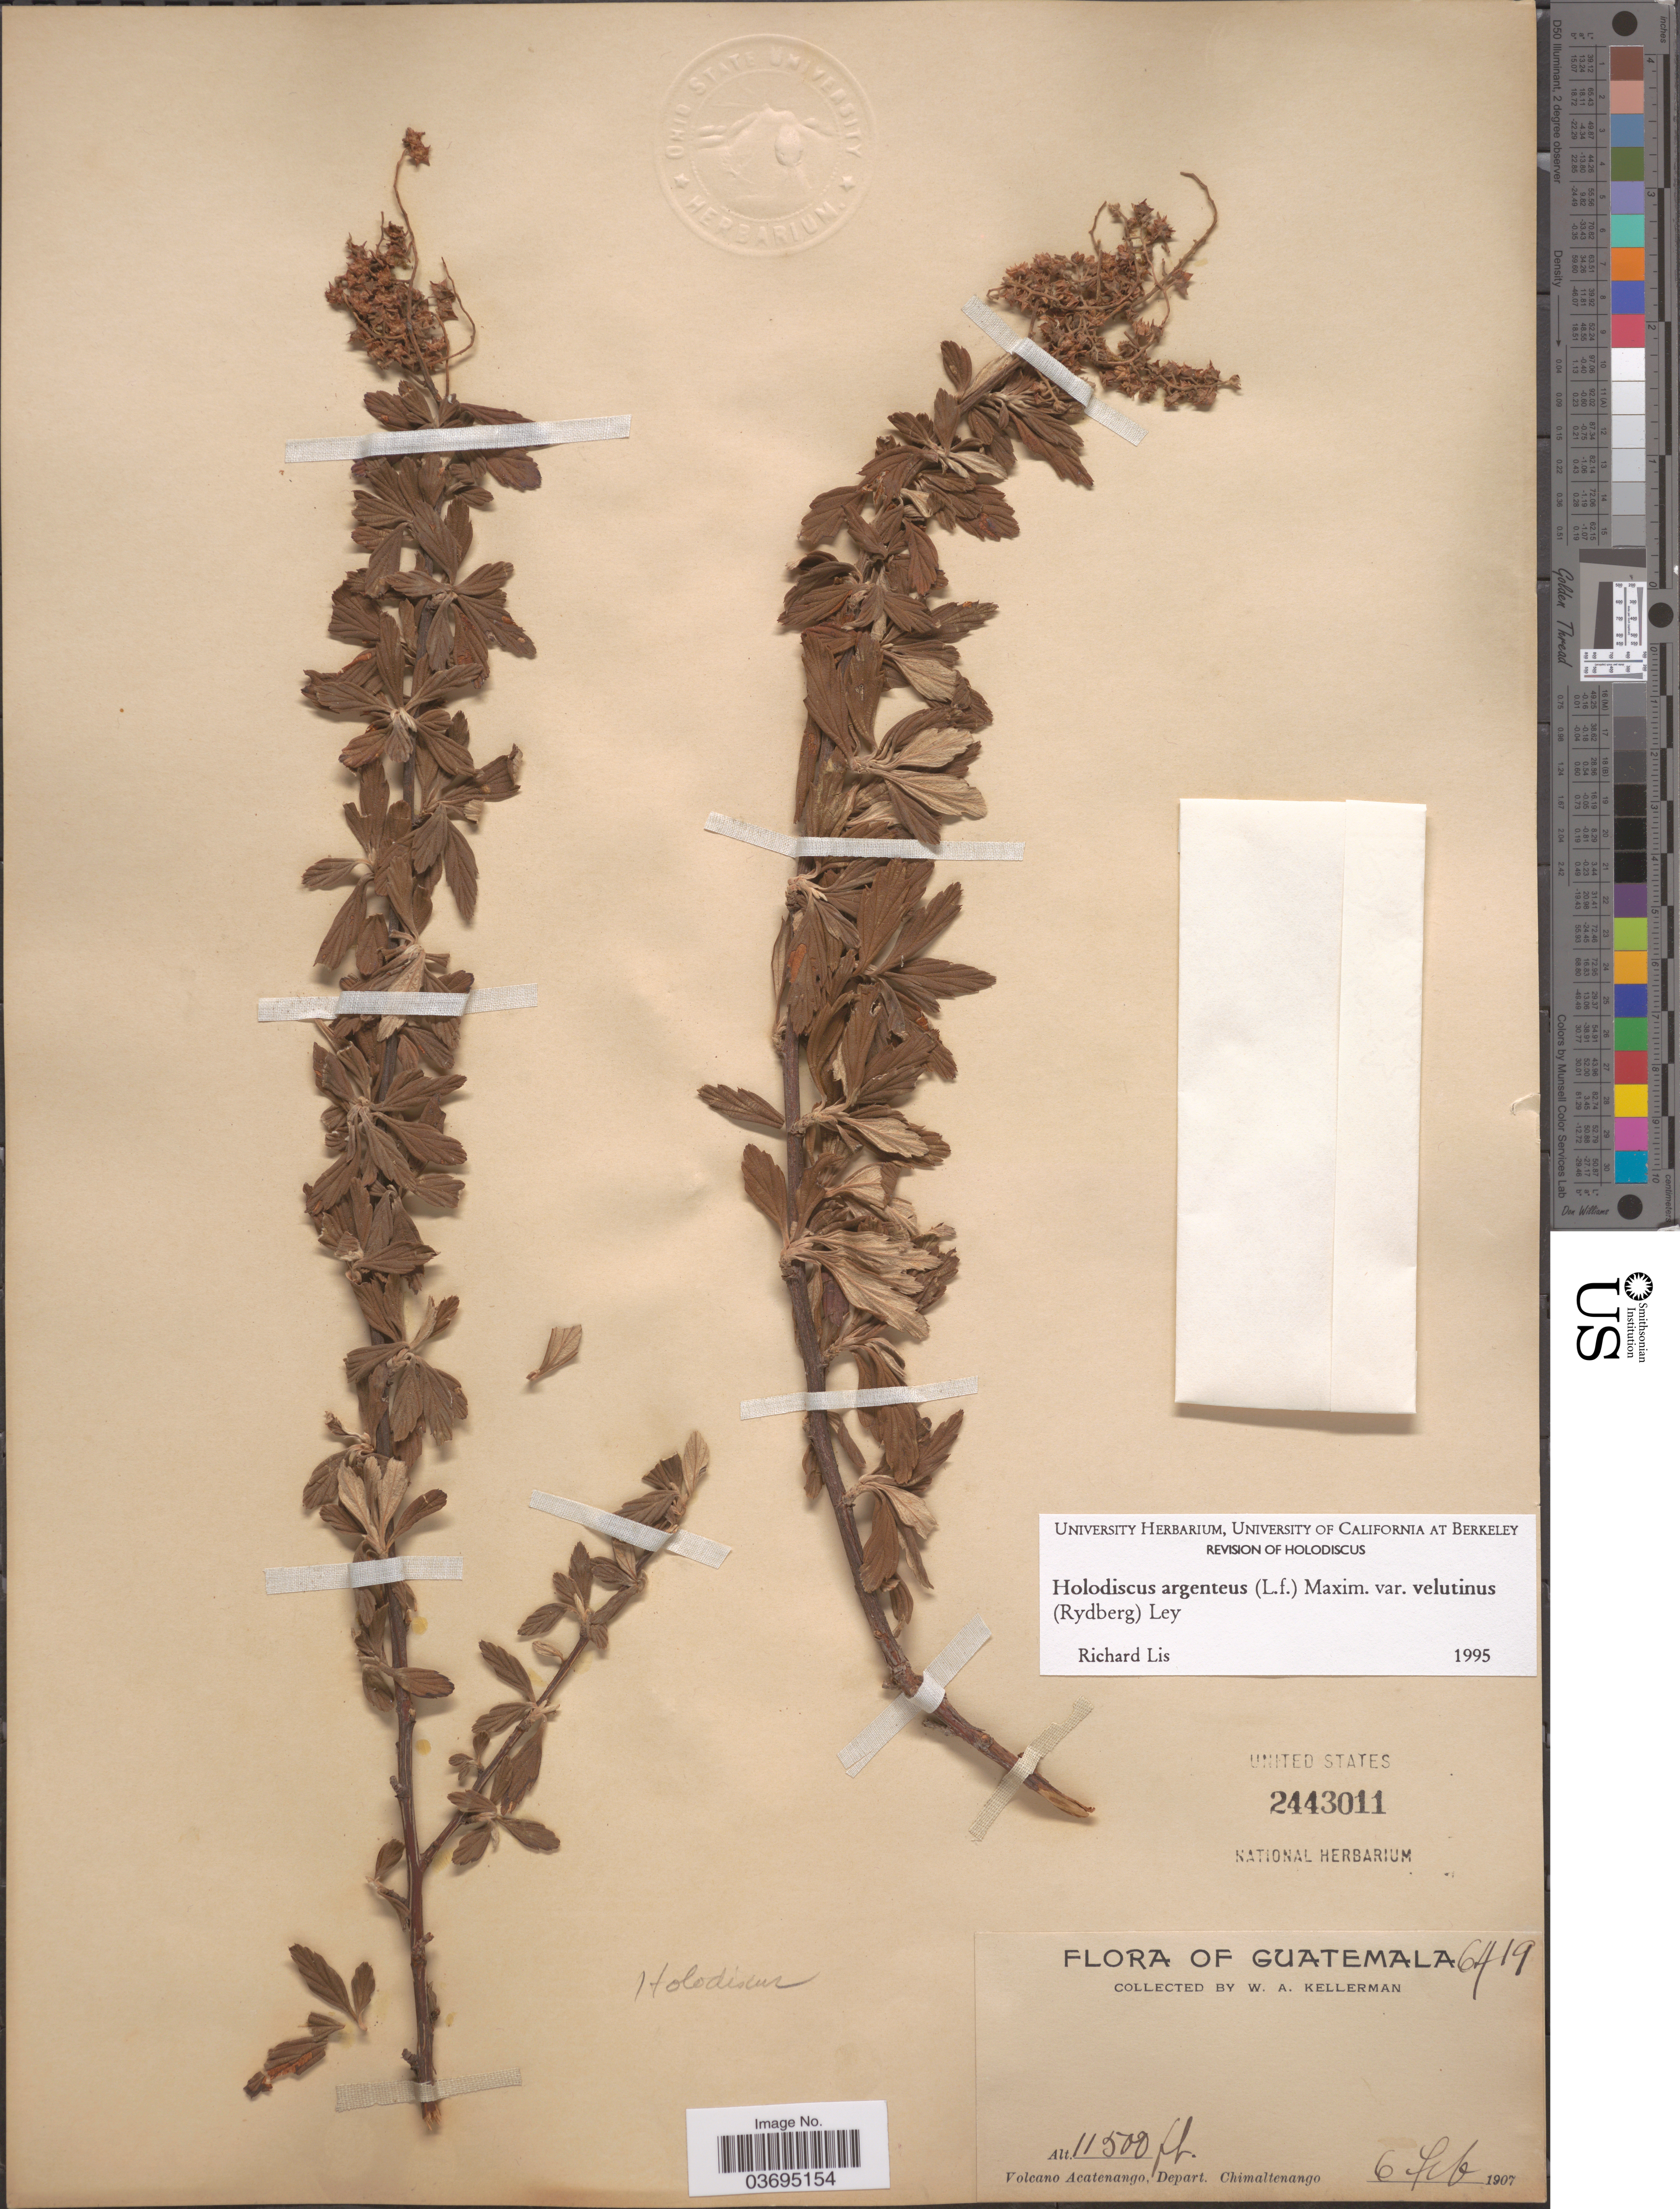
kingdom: Plantae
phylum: Tracheophyta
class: Magnoliopsida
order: Rosales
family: Rosaceae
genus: Holodiscus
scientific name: Holodiscus velutinus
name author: (Rydb.) Standl.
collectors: W. Kellerman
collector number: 6419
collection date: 1907-02-06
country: Guatemala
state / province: Chimaltenango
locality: Volcano Acatenango, Depart. Chimaltenango.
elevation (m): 3505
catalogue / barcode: US 2443011